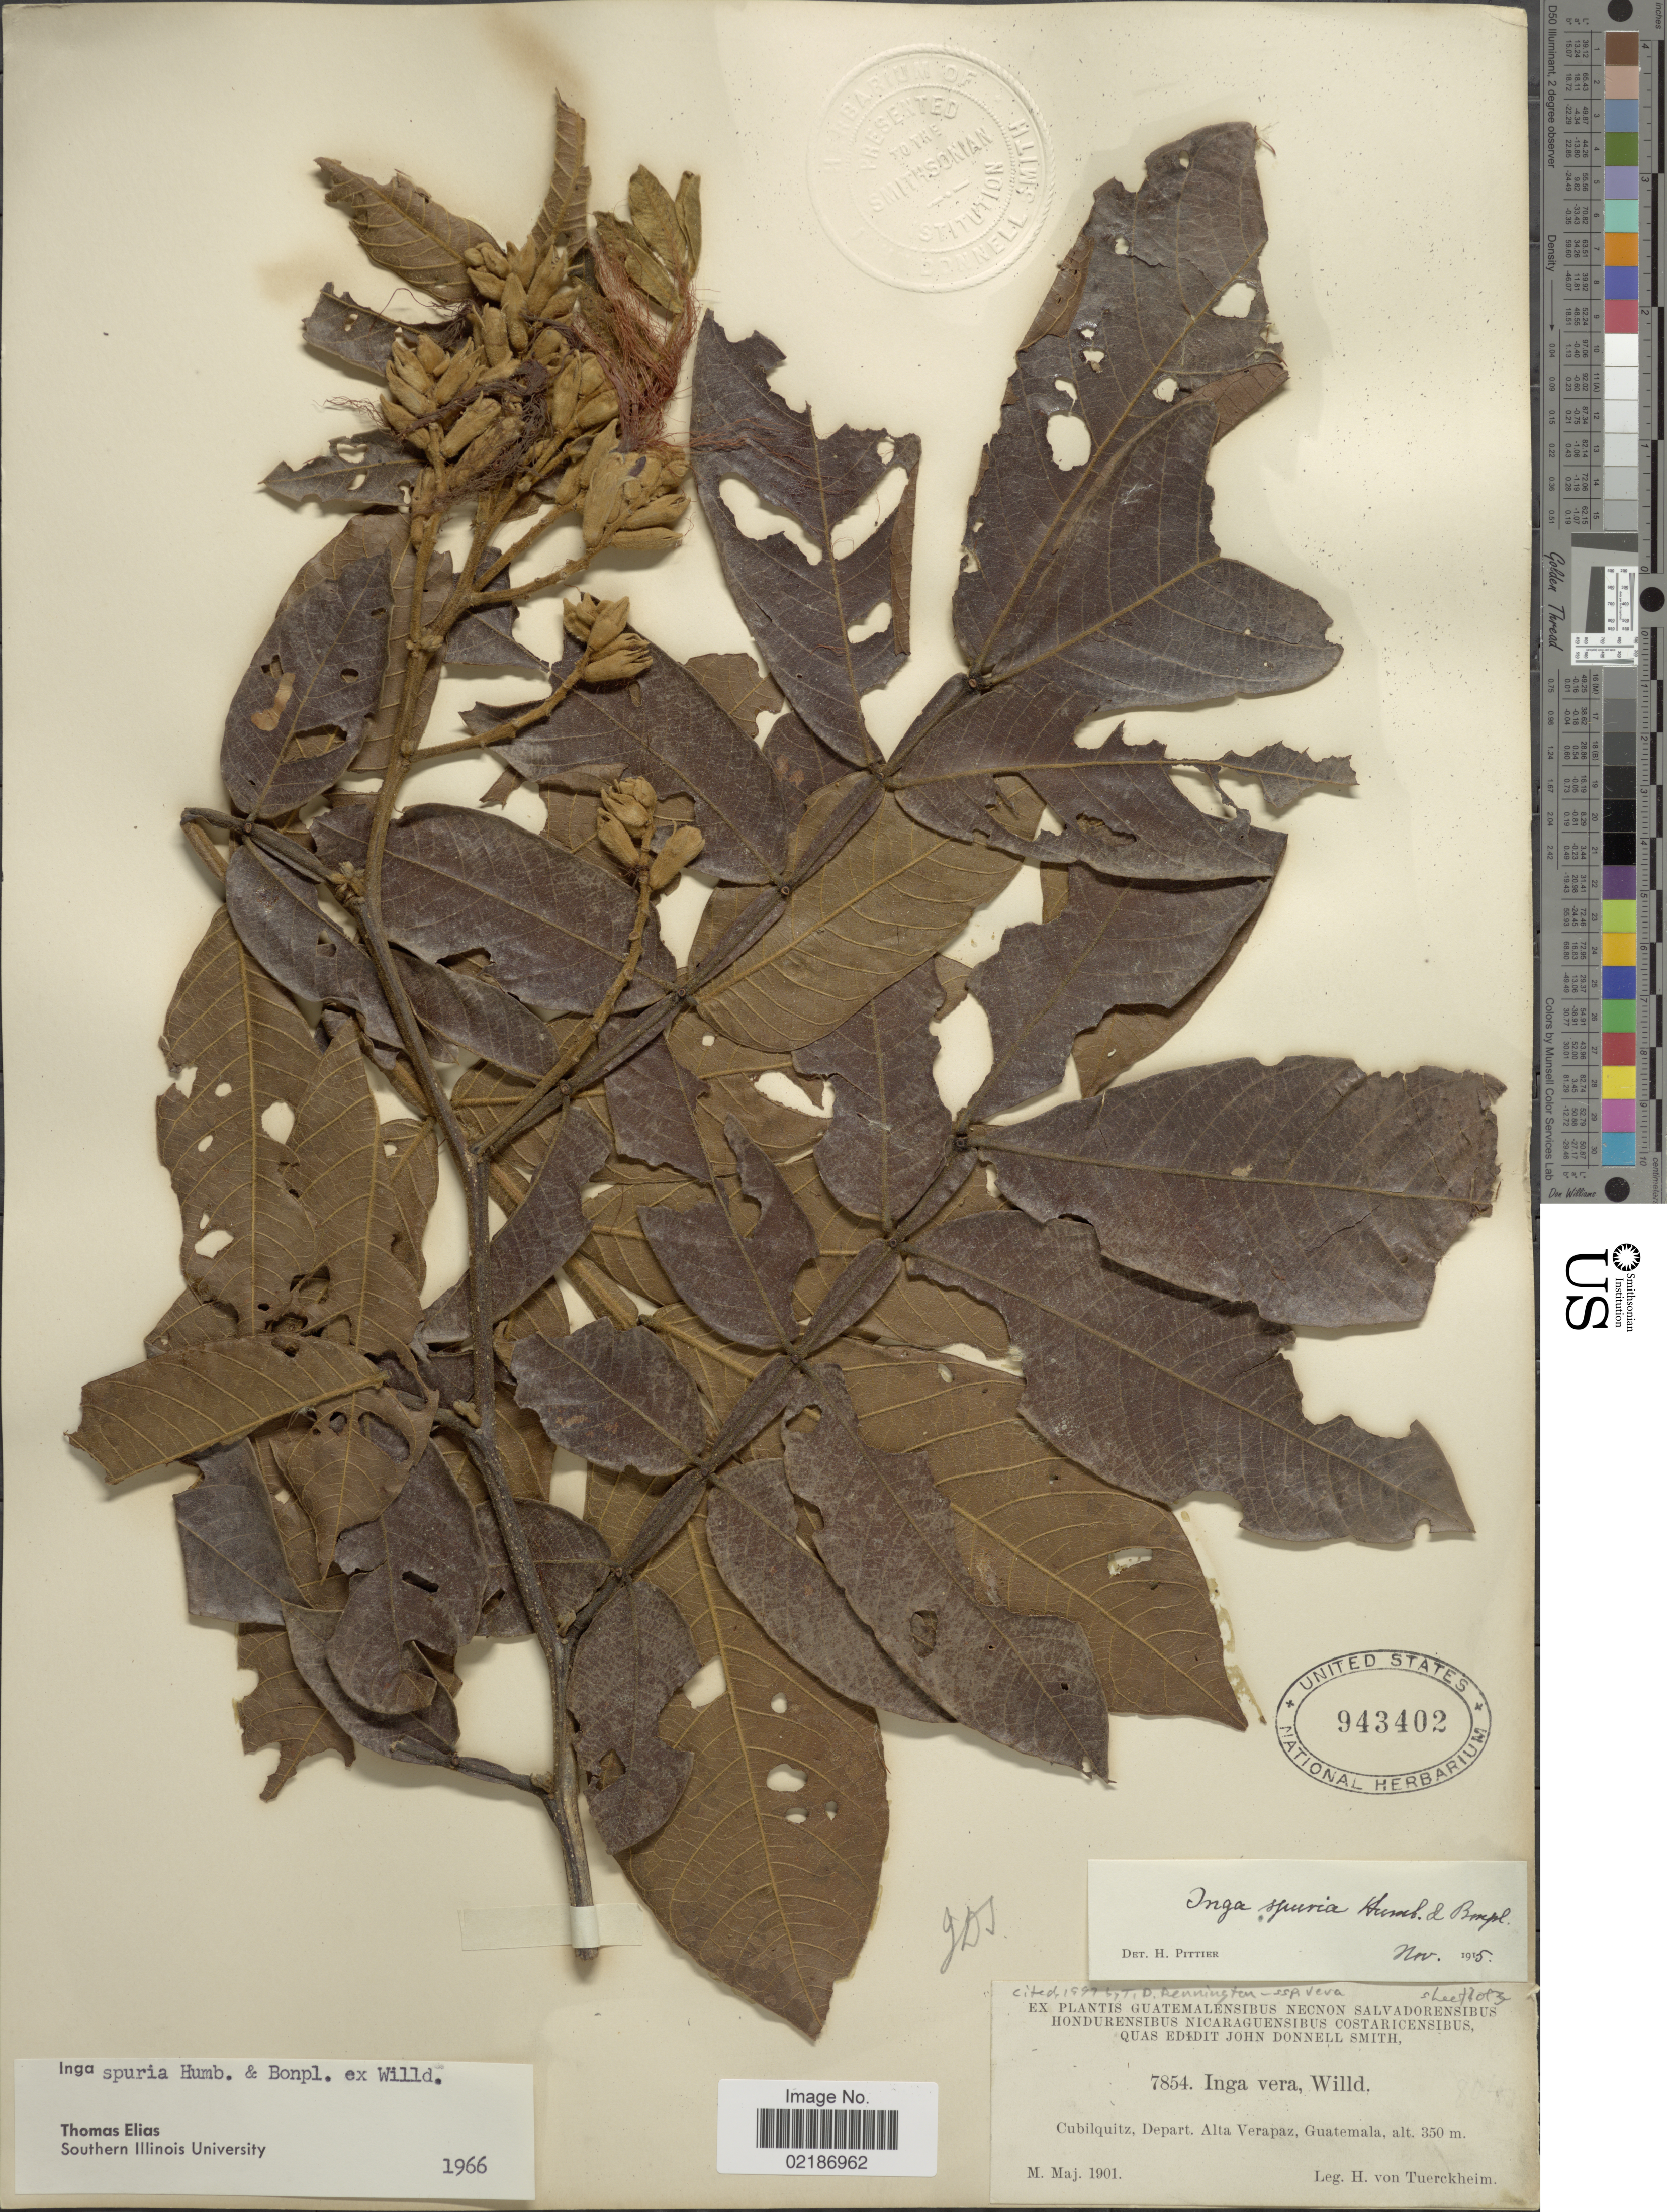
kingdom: Plantae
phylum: Tracheophyta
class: Magnoliopsida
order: Fabales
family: Fabaceae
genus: Inga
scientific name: Inga vera subsp. vera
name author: Willd.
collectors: H. von Türckheim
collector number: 7854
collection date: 1901-05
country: Guatemala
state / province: Alta Verapaz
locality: Cubilquitz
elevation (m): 350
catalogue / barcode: US 943402